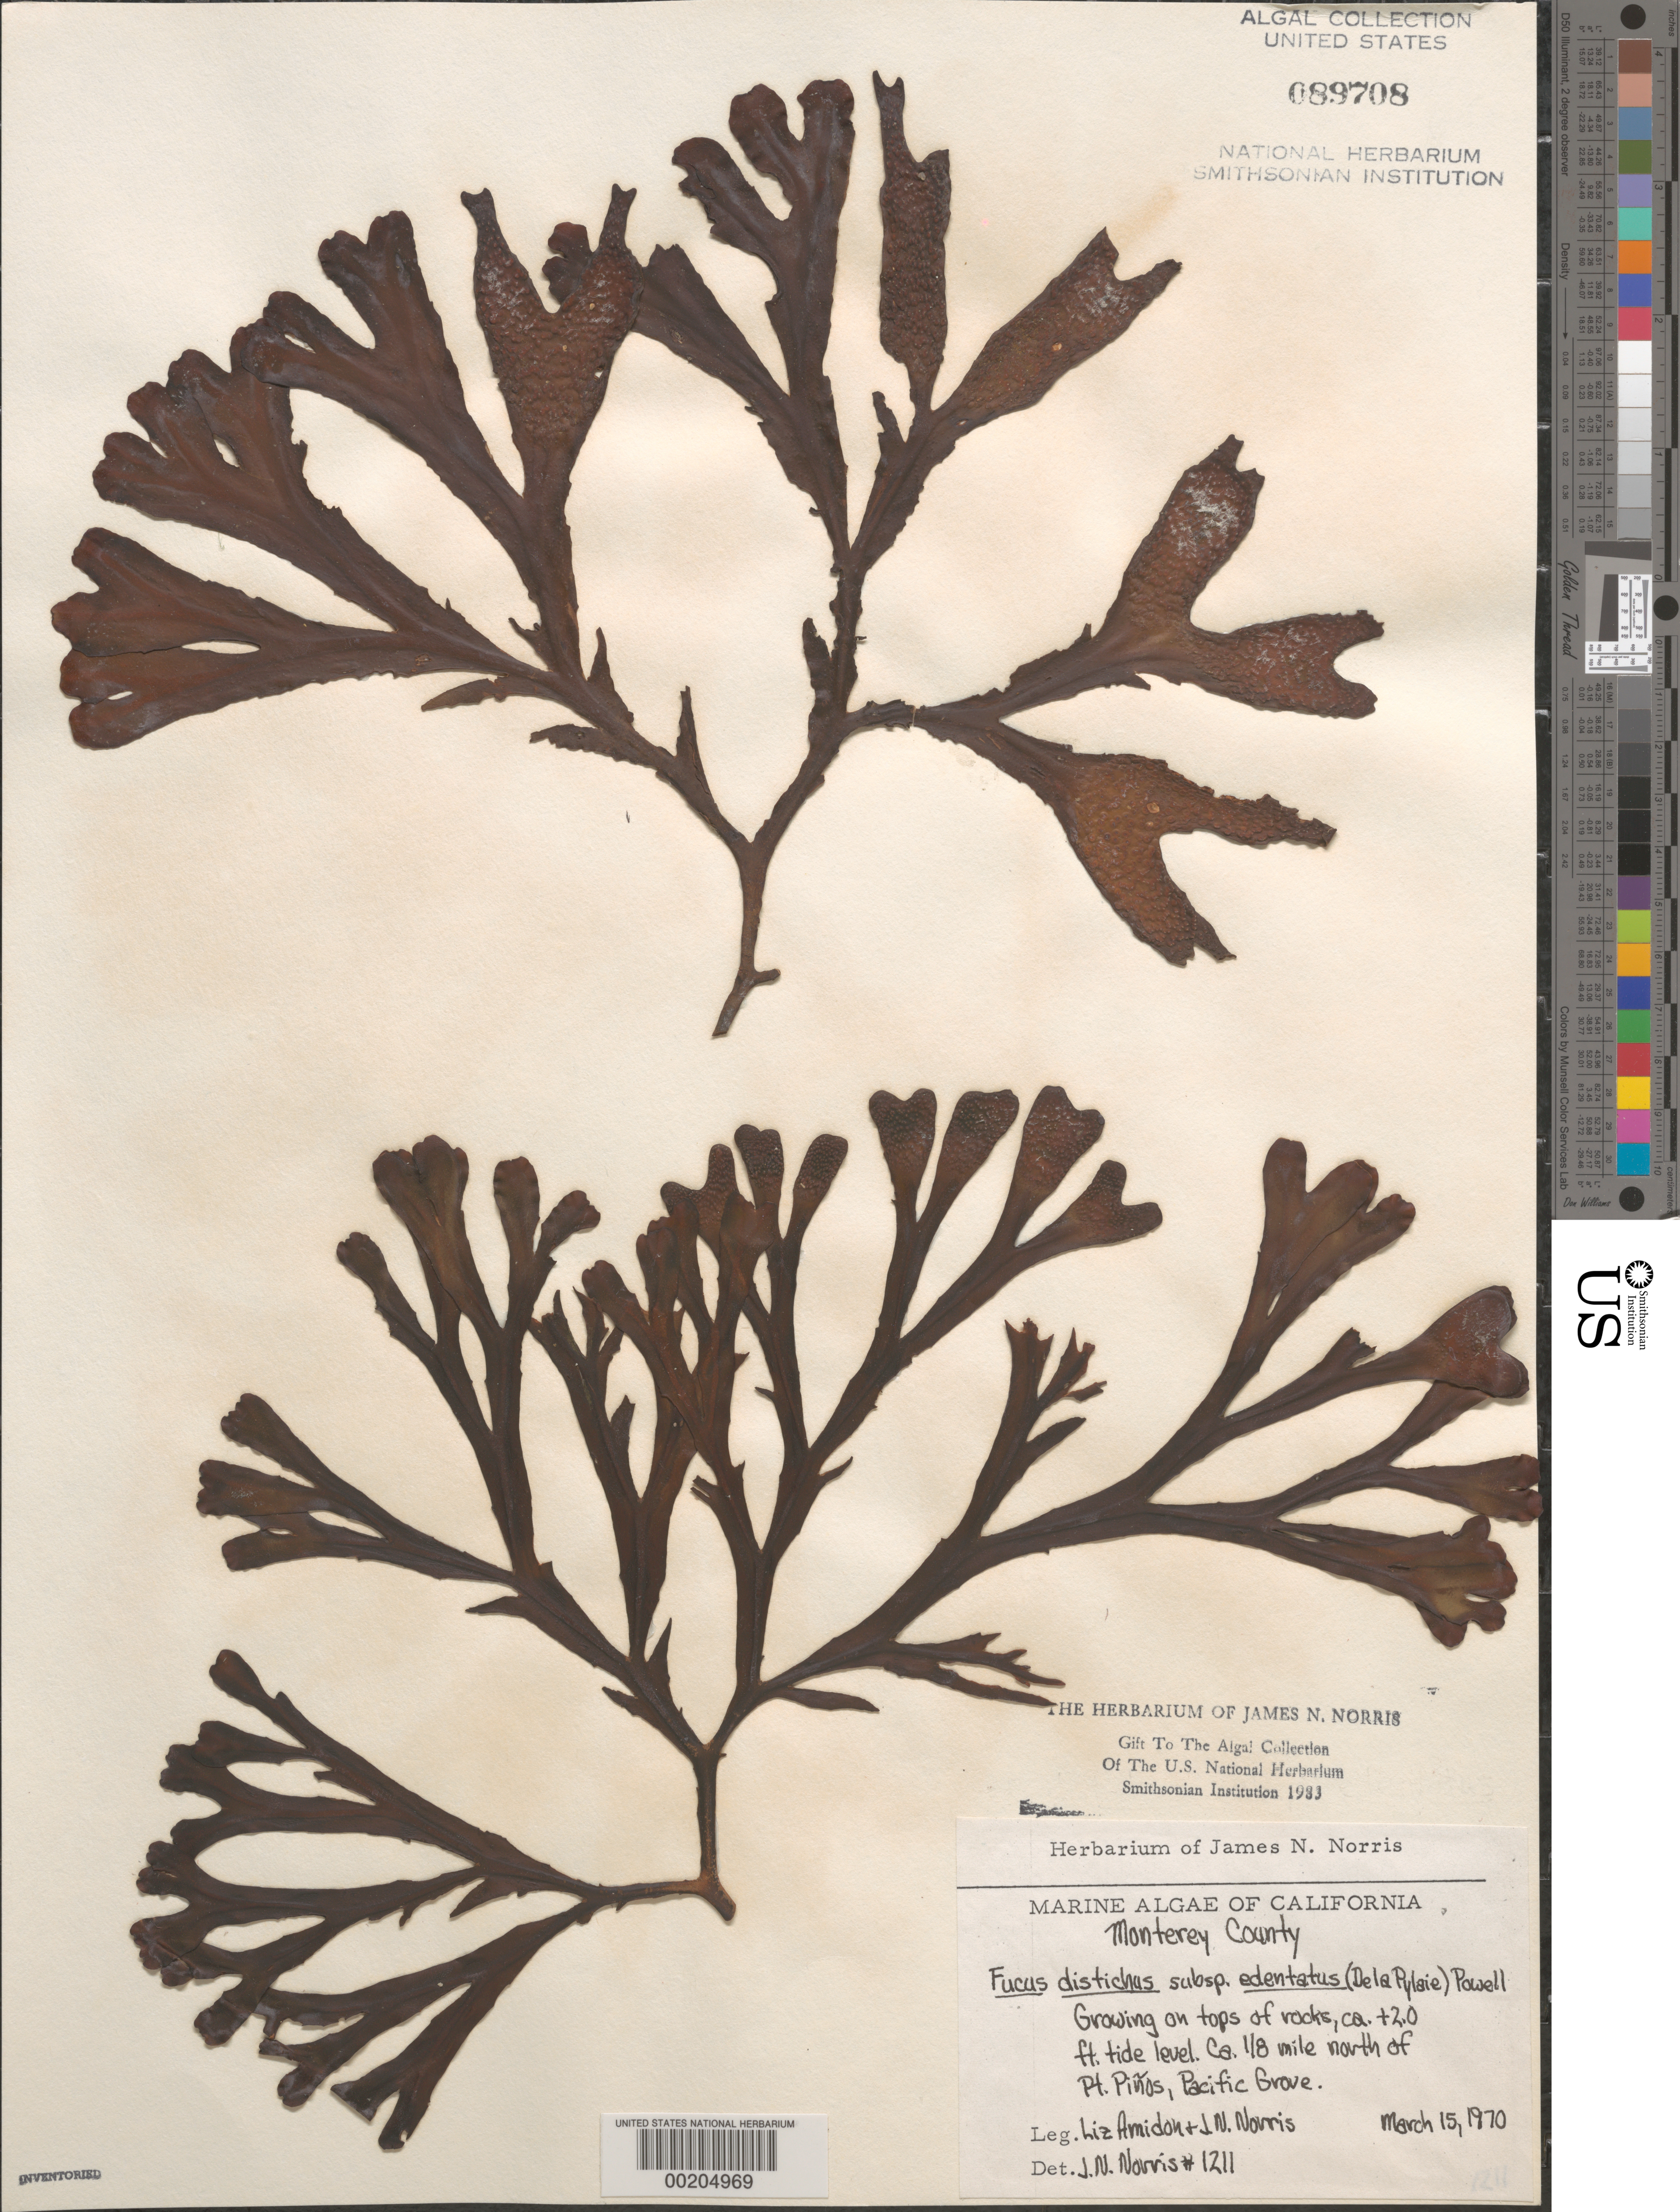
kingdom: Chromista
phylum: Ochrophyta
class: Phaeophyceae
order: Fucales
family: Fucaceae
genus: Fucus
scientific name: Fucus distichus subsp. edentatus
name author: (Bach. Pyl.) H.T. Powell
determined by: Norris, James N.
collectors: E. Amidon & J. N. Norris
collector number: JN-1211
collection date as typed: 15 Mar 1970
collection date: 1970-03-15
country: United States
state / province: California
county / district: Monterey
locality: Pacific Grove, ca. 1/8th mile north of Point Pinos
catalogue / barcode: US 89708